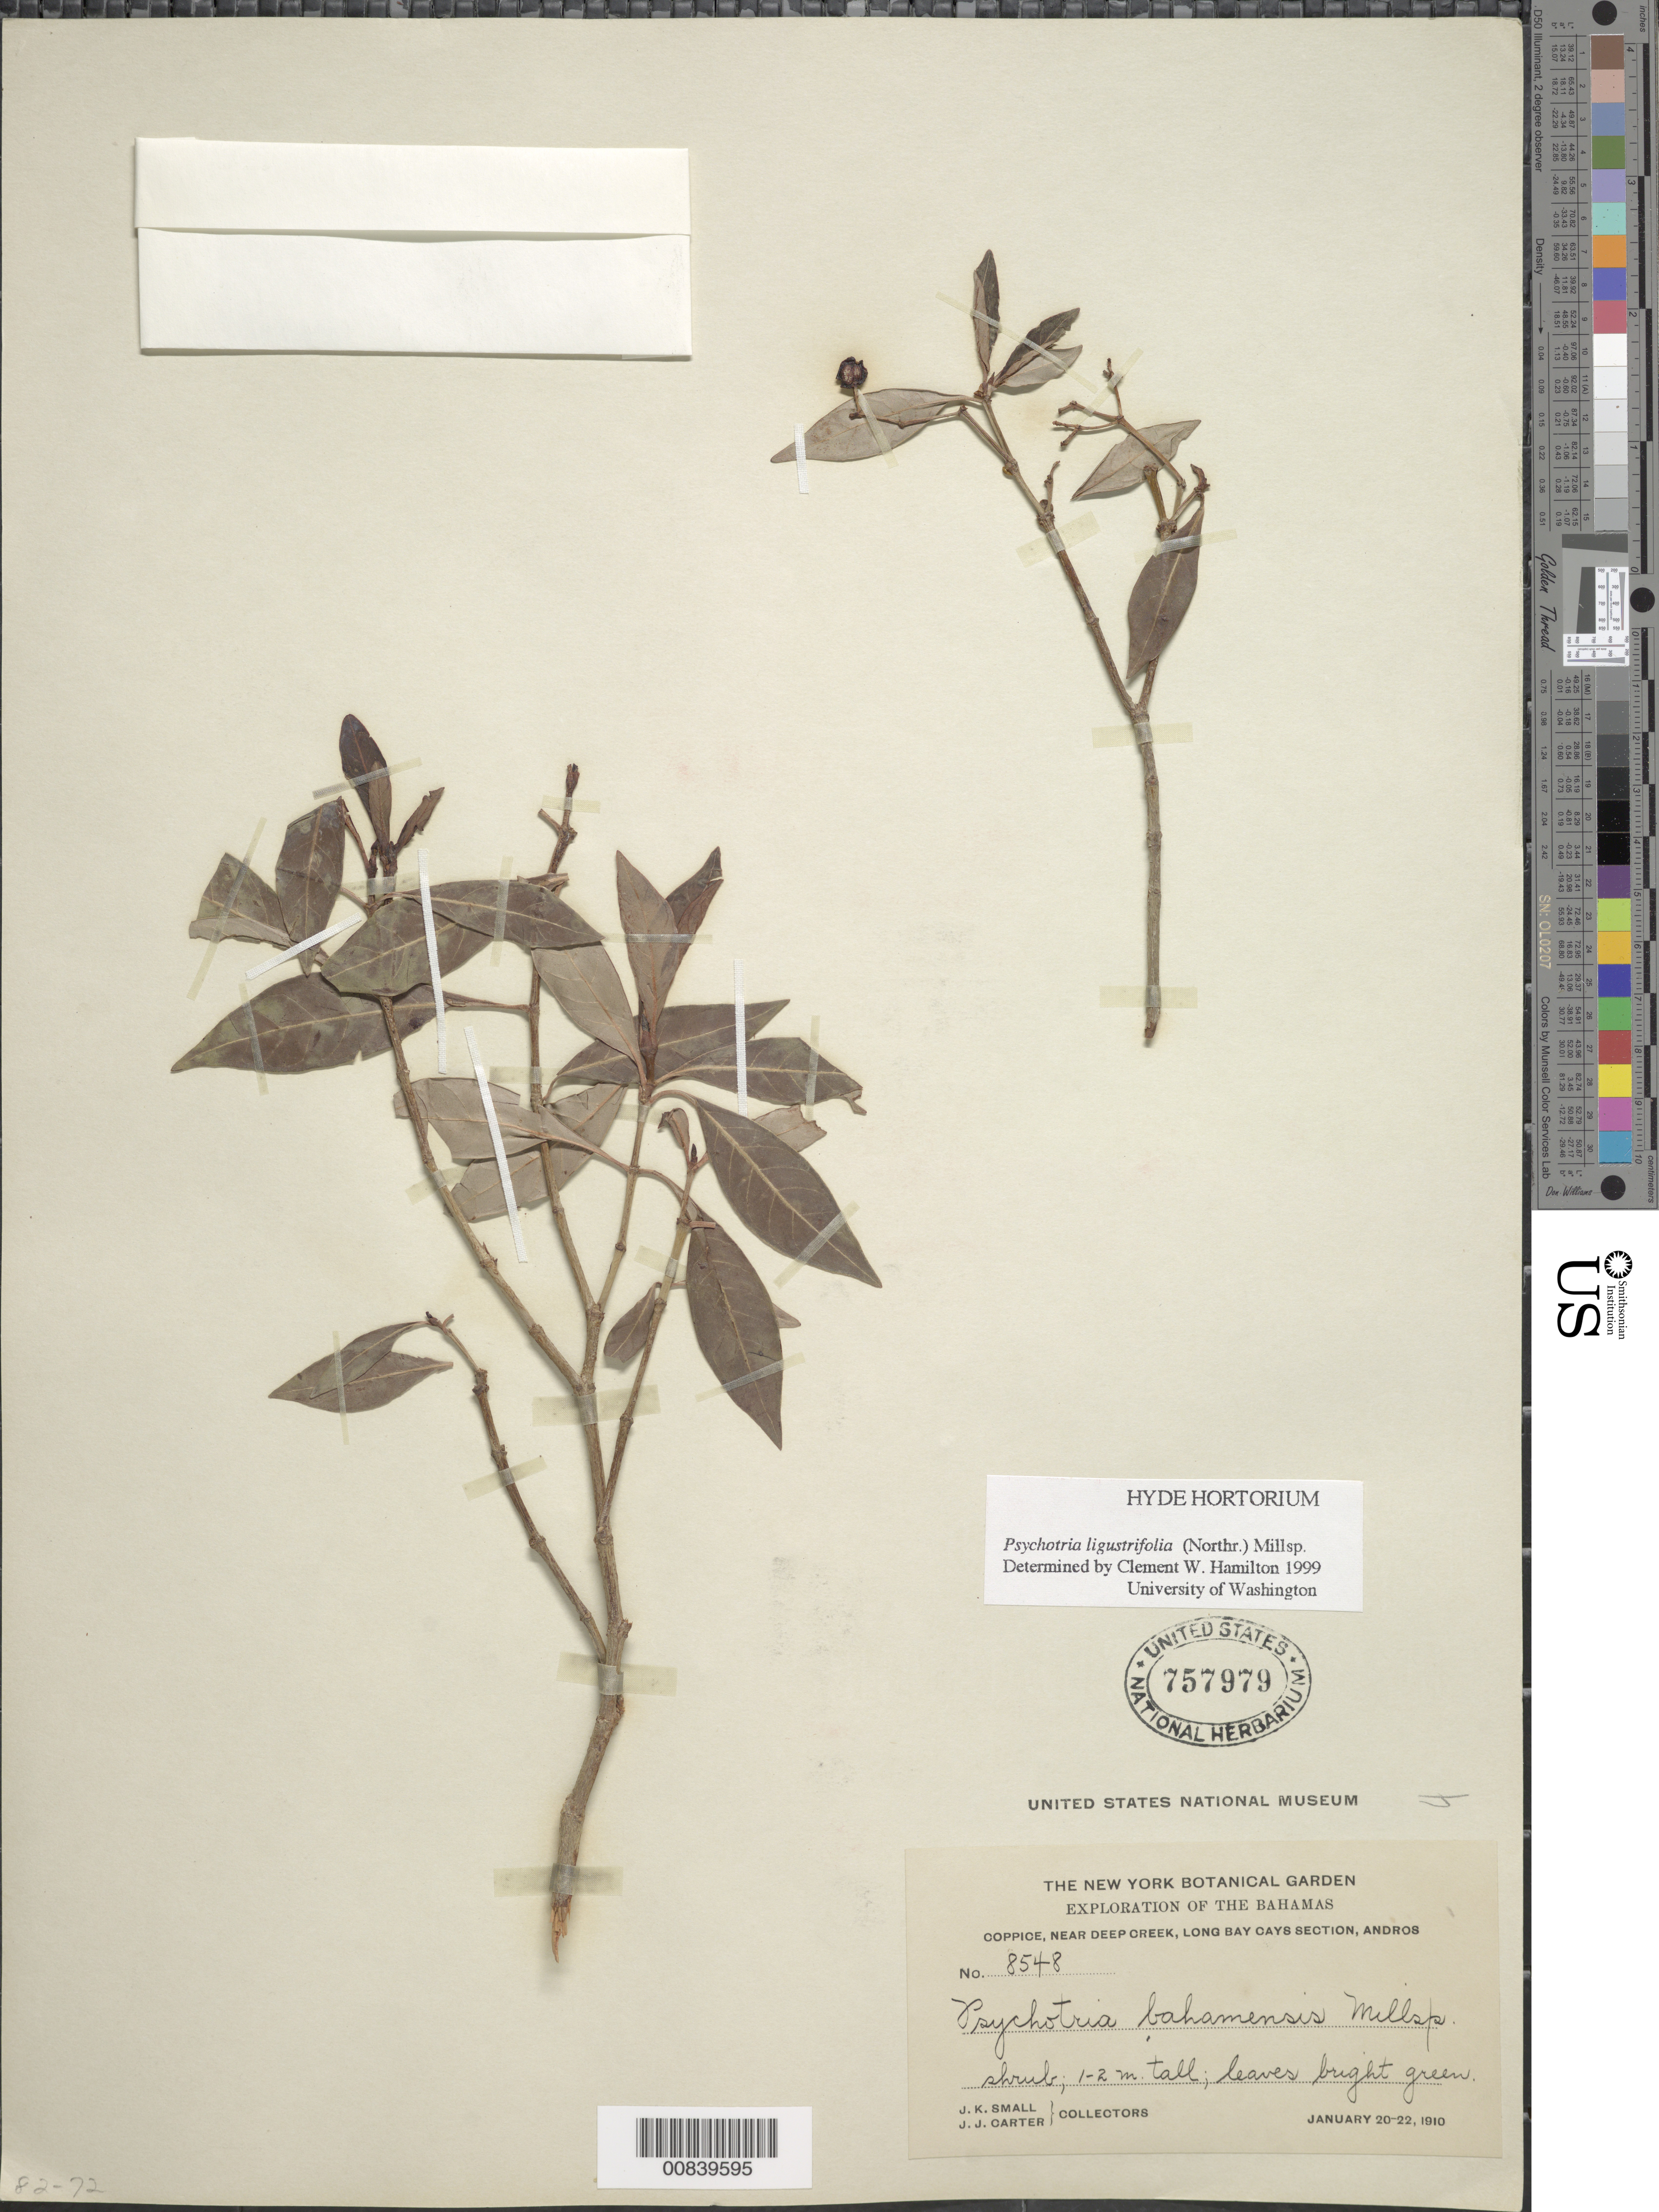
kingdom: Plantae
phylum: Tracheophyta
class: Magnoliopsida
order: Gentianales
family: Rubiaceae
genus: Psychotria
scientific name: Psychotria ligustrifolia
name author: (Northr.) Millsp.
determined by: Hamilton, C. W.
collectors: J. K. Small & J. J. Carter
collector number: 8548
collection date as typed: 20 Jan 1910 to 22 Jan 1910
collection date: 1910-01-20/1910-01-22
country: Bermuda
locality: Coppice, near Deep Creek, Long Bay Cays Section, Andros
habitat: Near creek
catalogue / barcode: US 757979